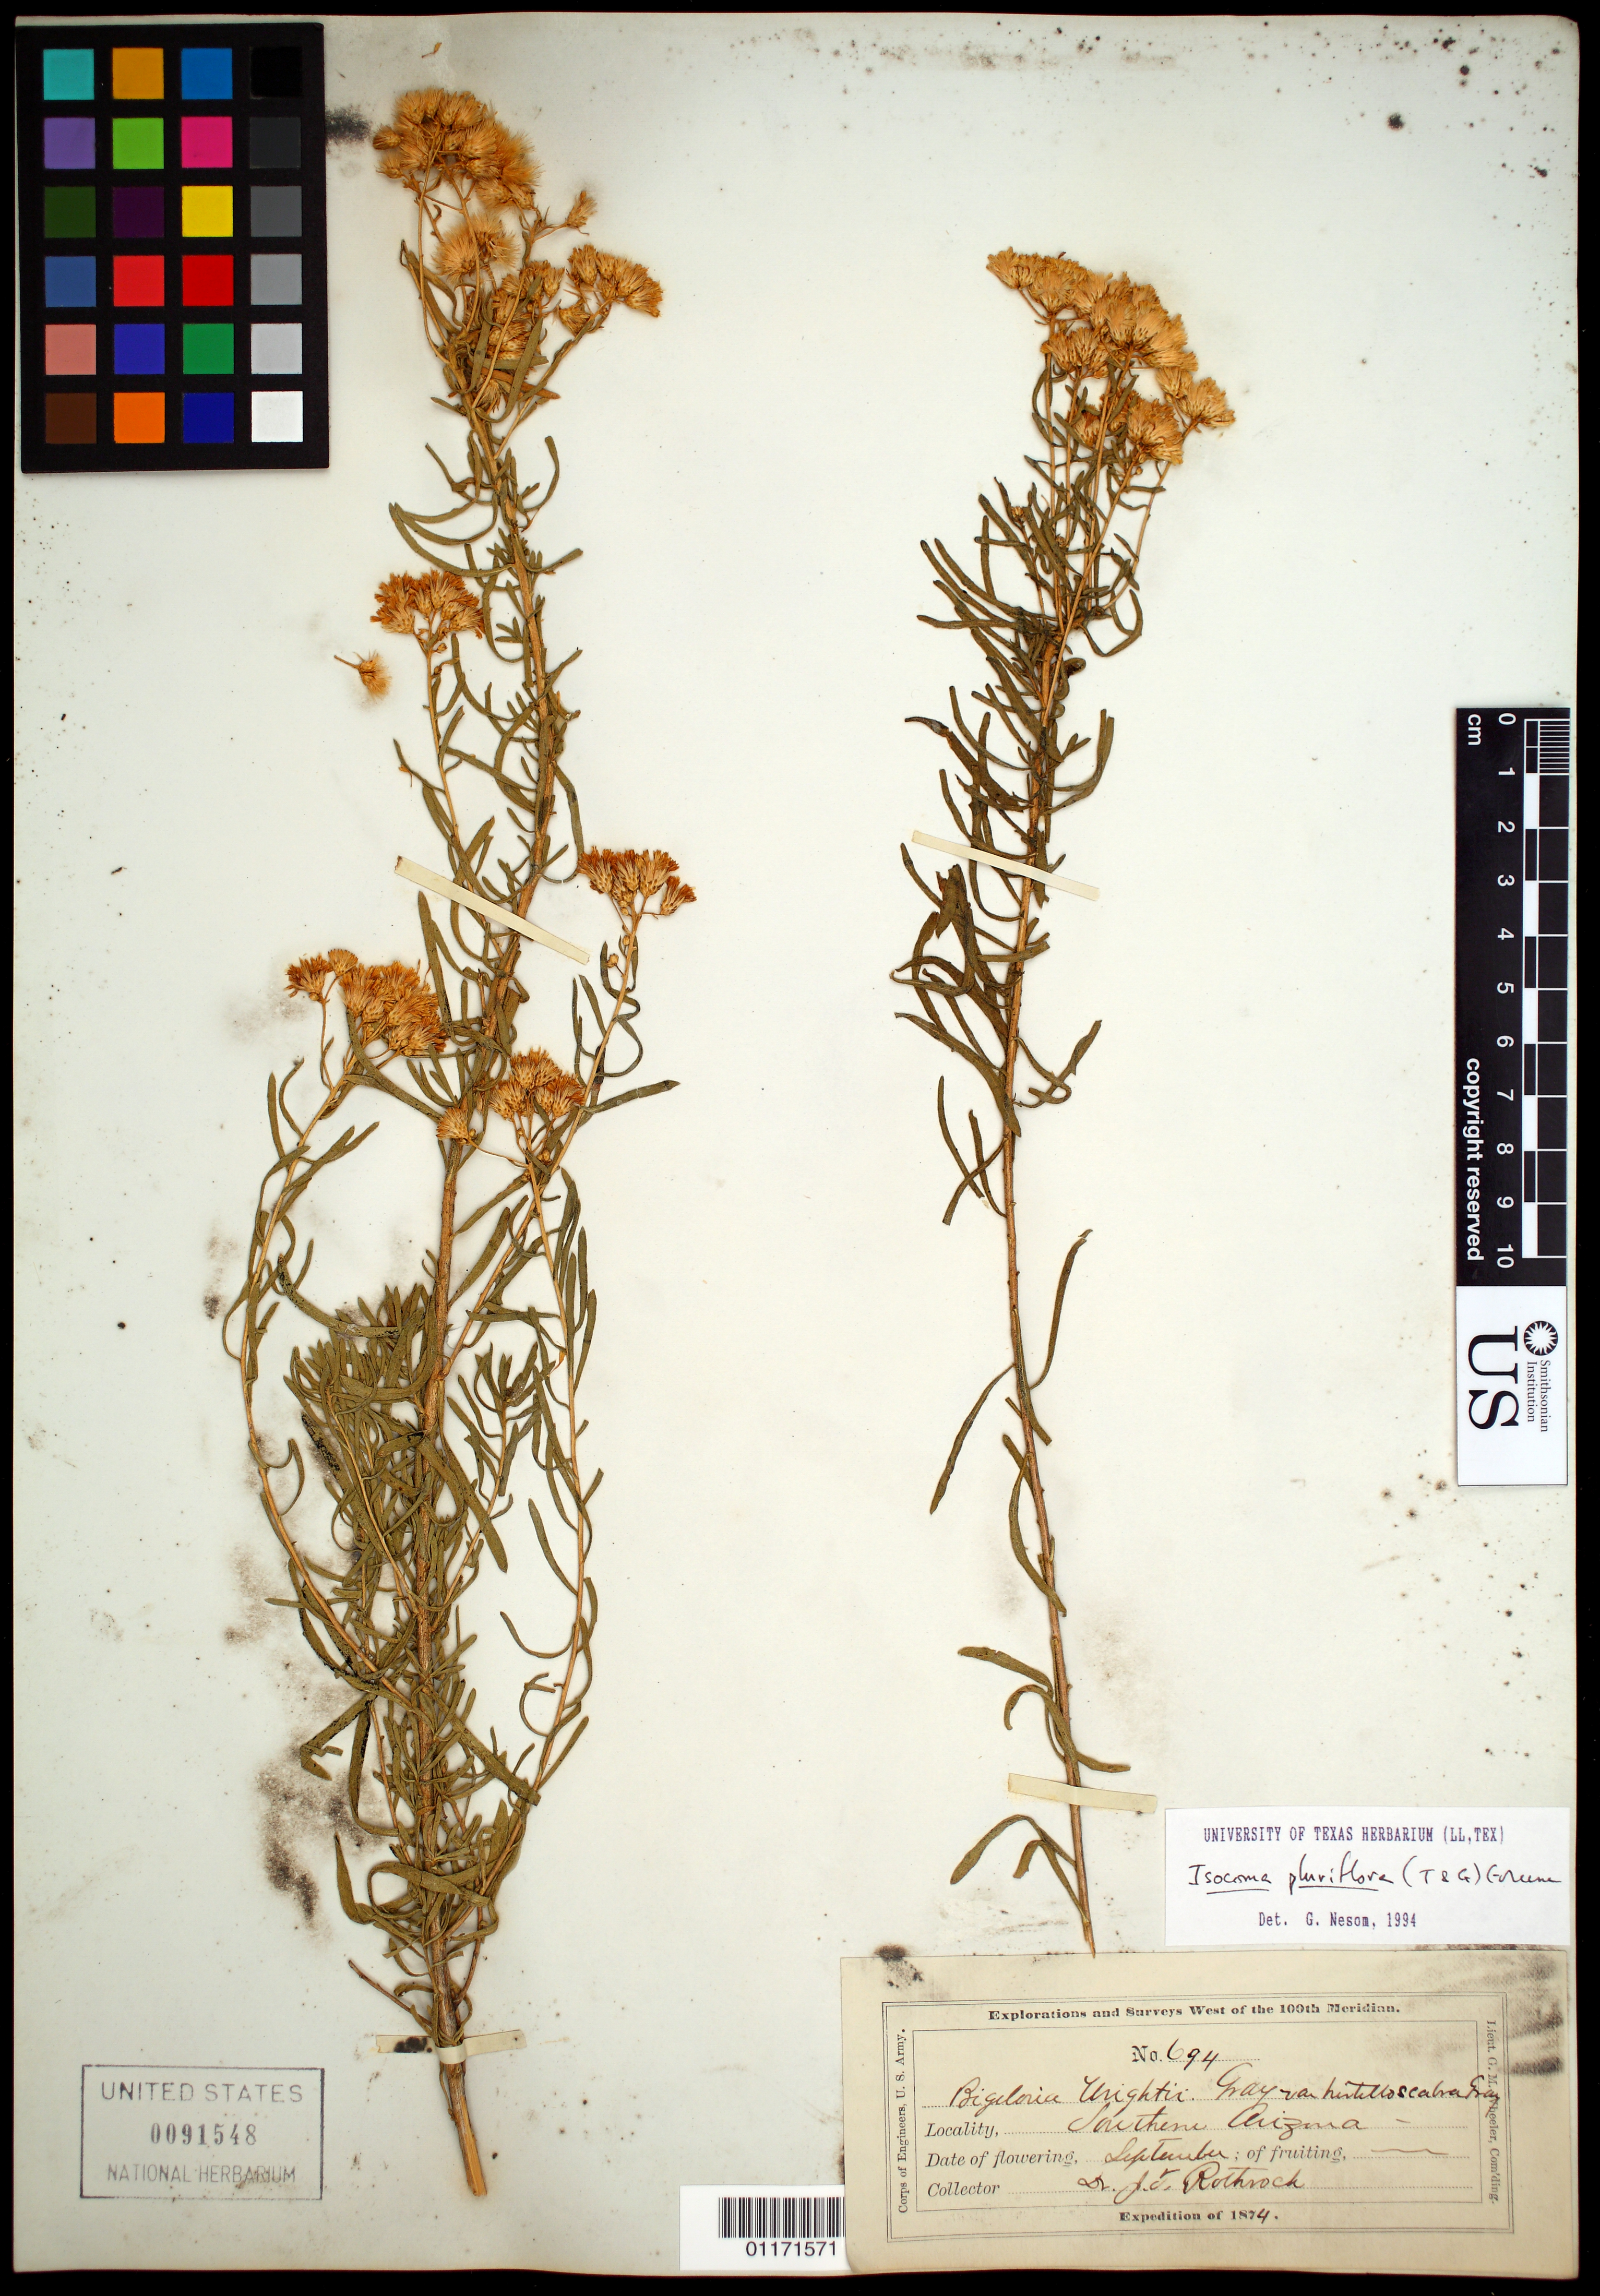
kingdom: Plantae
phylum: Tracheophyta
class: Magnoliopsida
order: Asterales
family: Asteraceae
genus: Isocoma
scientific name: Isocoma pluriflora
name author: (Torr. & A. Gray) Greene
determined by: Nesom, Guy L.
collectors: J. T. Rothrock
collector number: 694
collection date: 1874-09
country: United States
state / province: Arizona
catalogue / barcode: US 91548